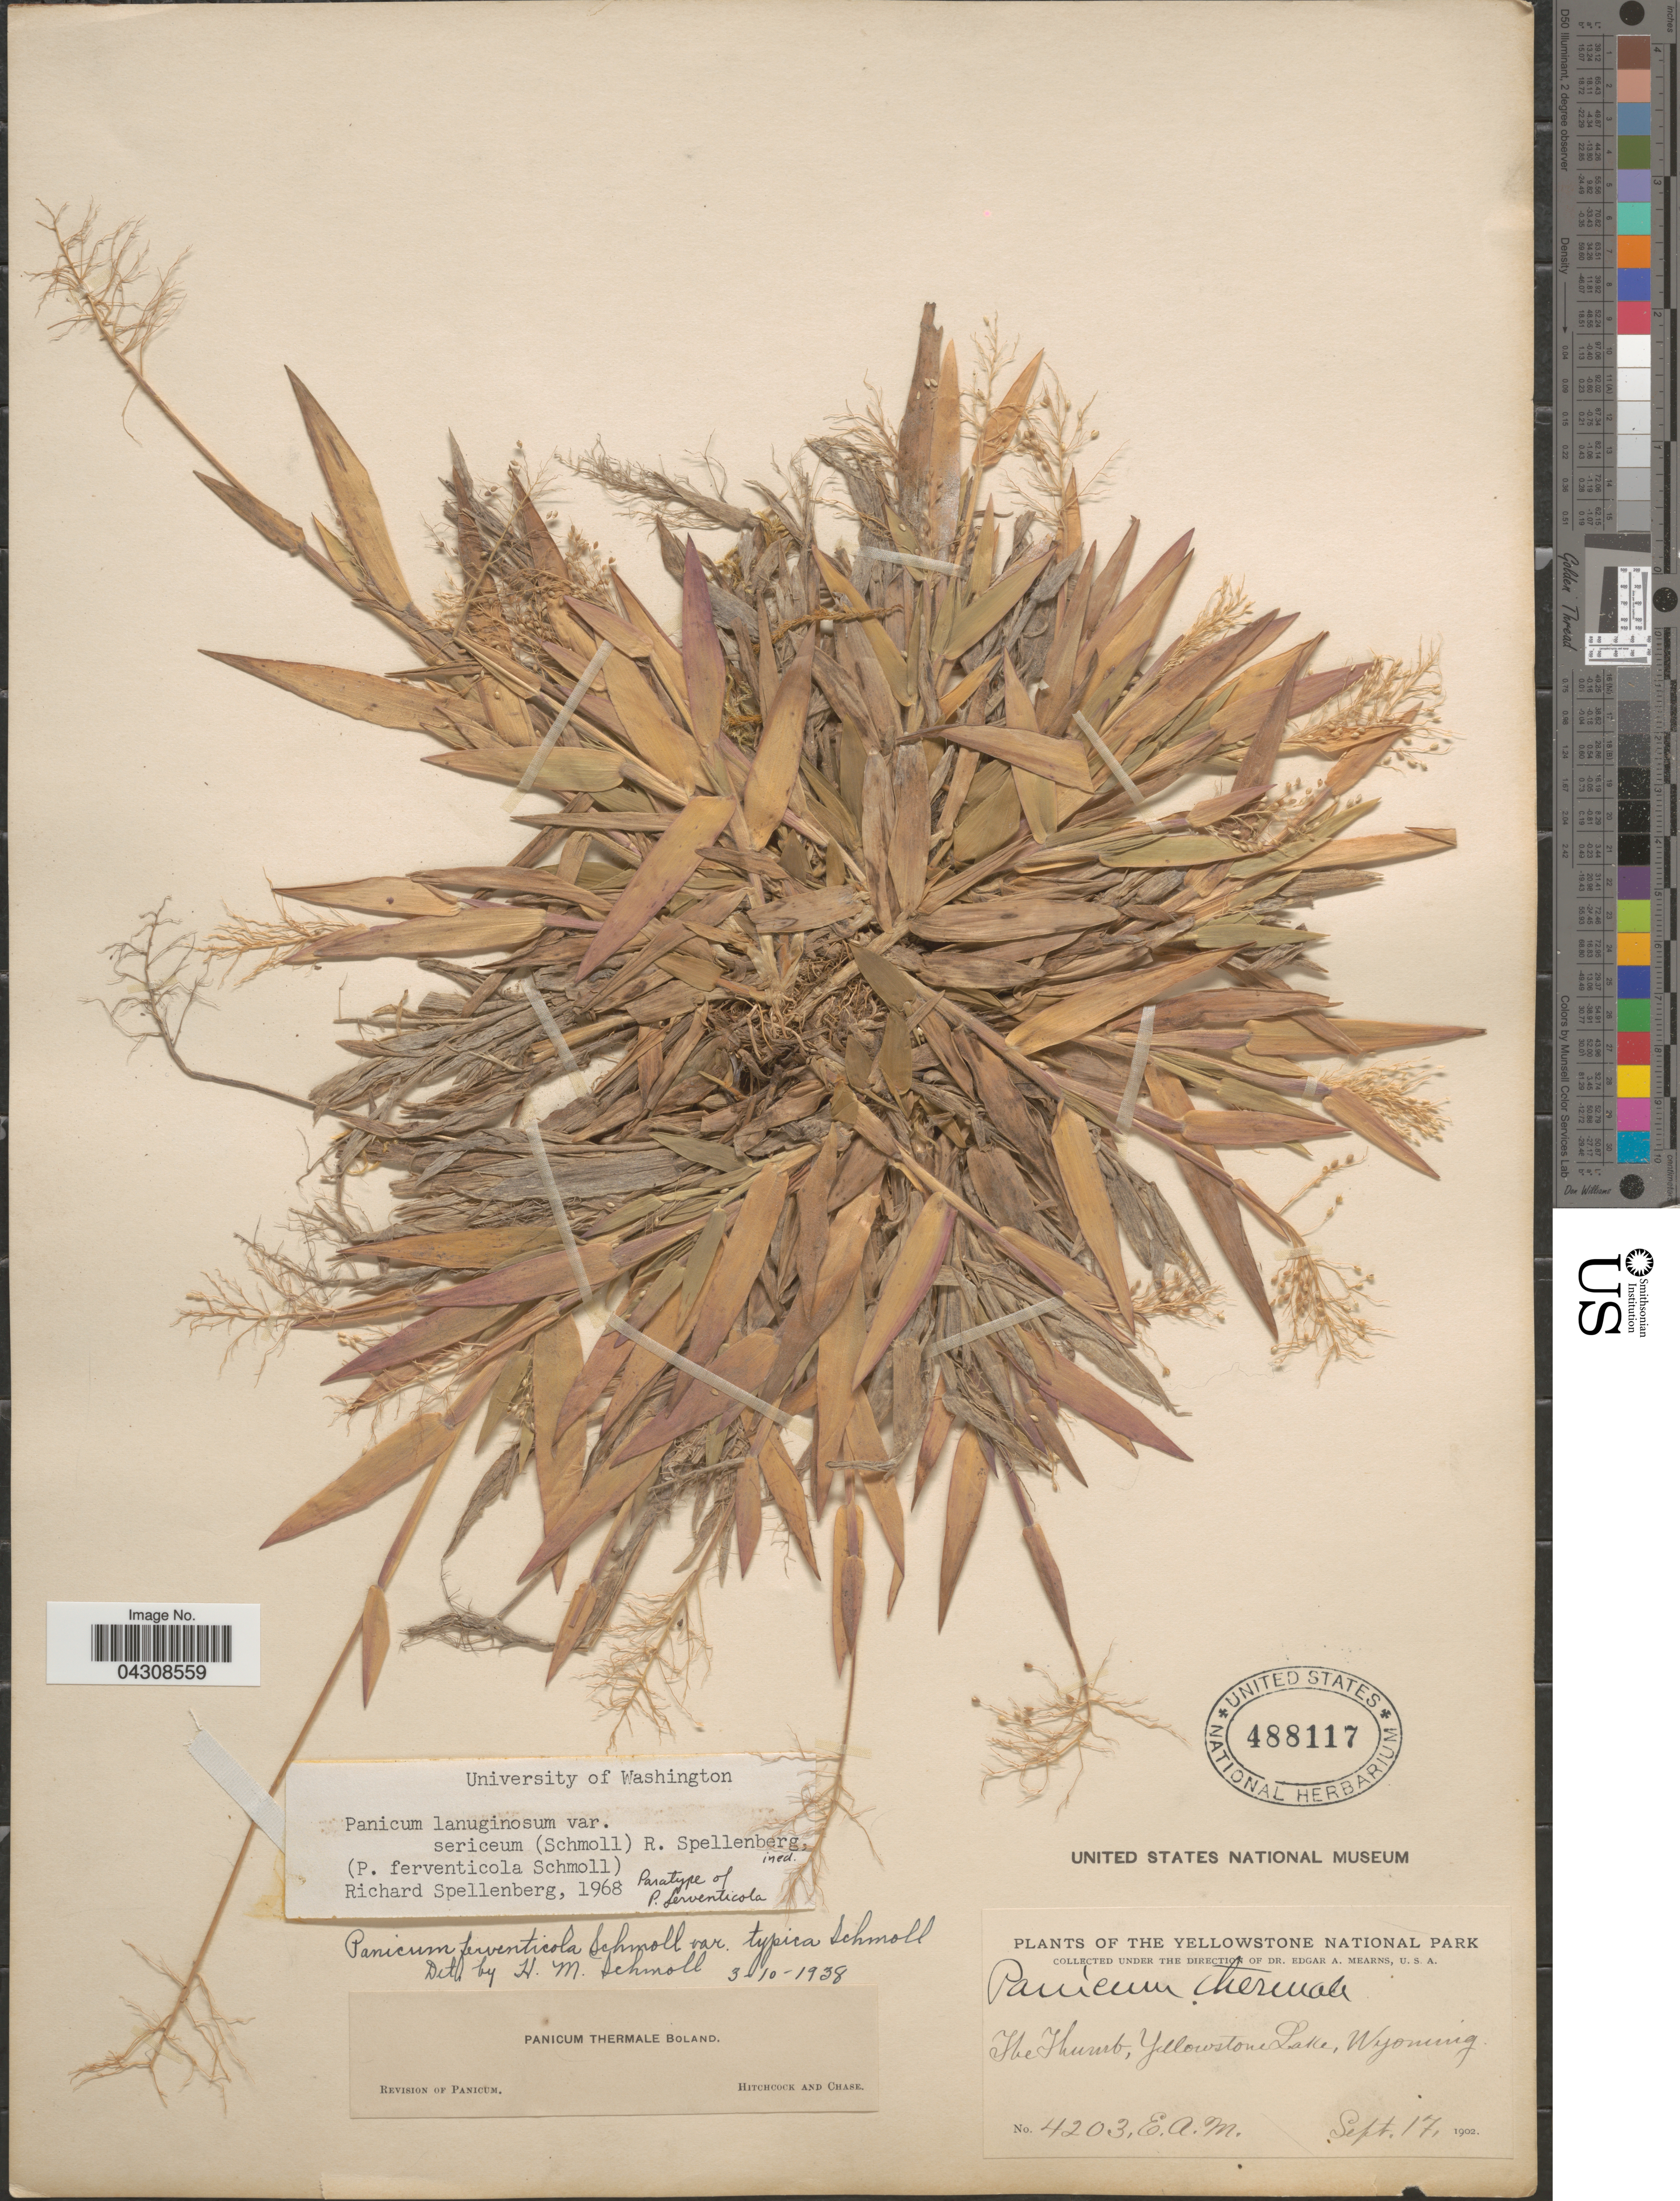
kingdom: Plantae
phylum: Tracheophyta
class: Liliopsida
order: Poales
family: Poaceae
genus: Dichanthelium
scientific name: Dichanthelium acuminatum var. acuminatum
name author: (Sw.) Gould & C.A. Clark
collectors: E. A. Mearns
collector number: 4203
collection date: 1902-09-17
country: United States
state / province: Wyoming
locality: Yellowstone National Park. The Thumb, Yellowstone Lake.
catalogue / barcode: US 488117